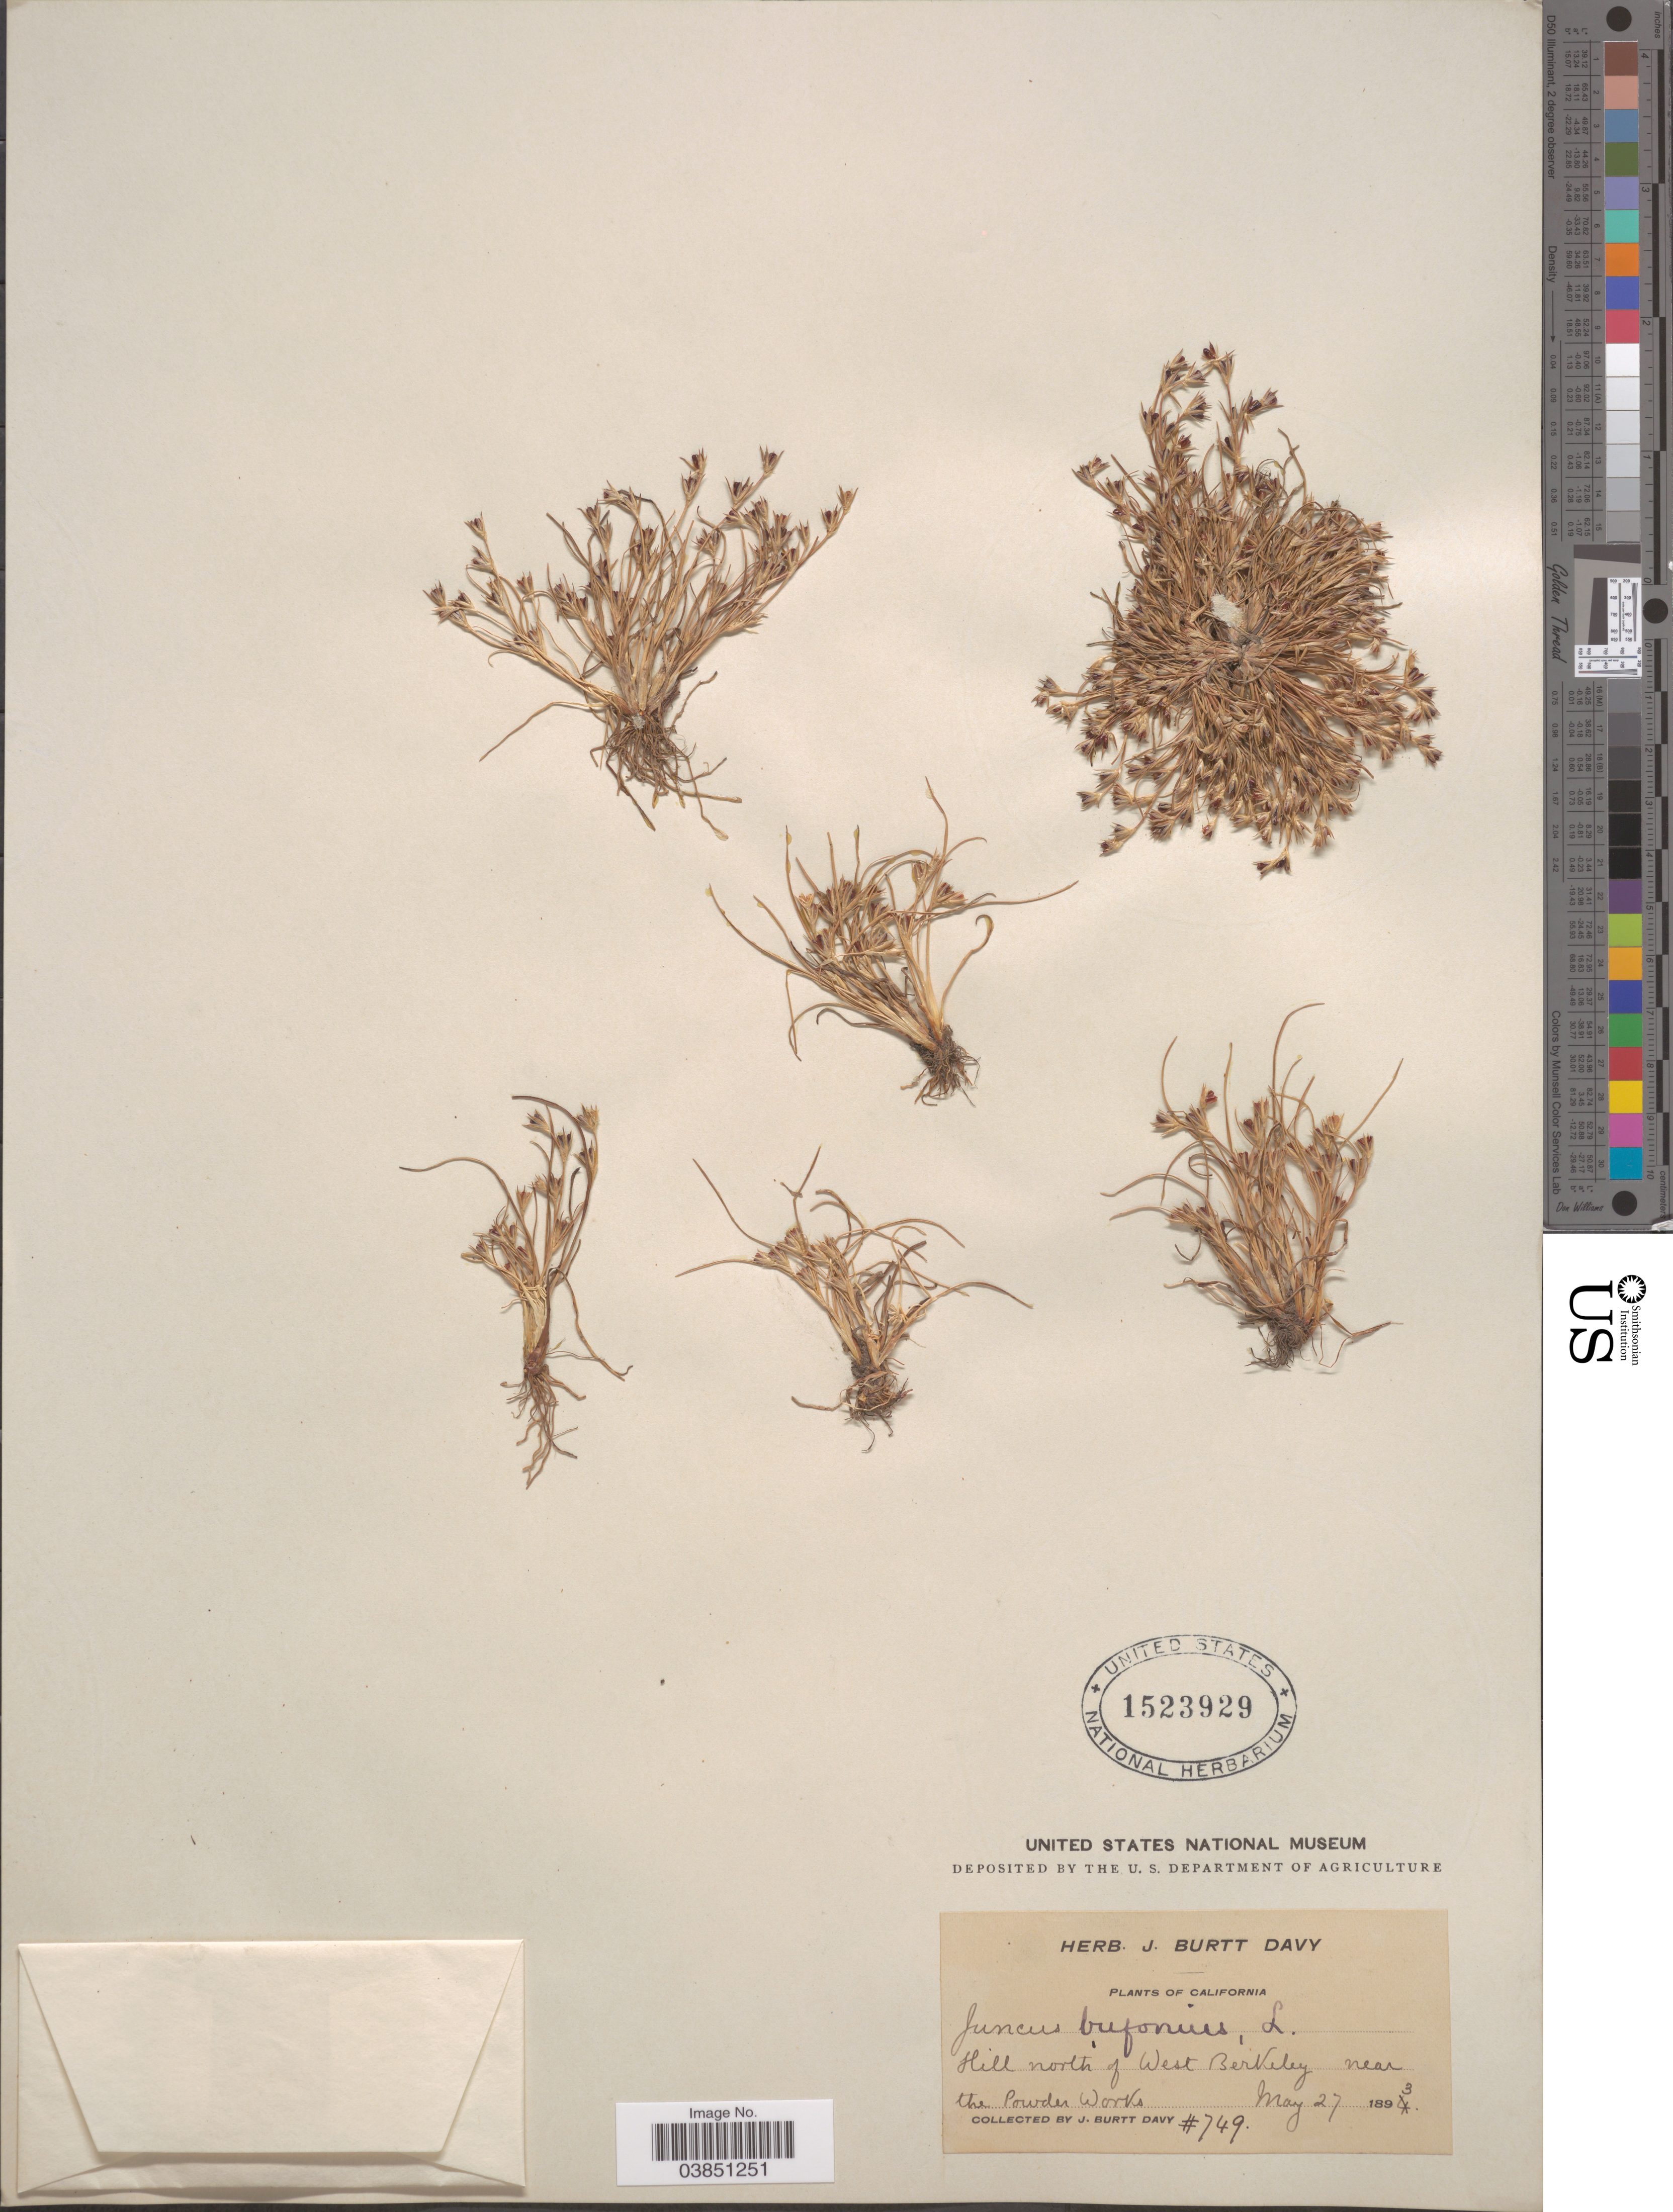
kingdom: Plantae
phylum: Tracheophyta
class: Liliopsida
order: Poales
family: Juncaceae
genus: Juncus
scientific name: Juncus bufonius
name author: L.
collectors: J. Burtt Davy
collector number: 749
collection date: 1893-05-27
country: United States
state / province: California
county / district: Alameda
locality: Hill north of West Berkeley near the Powder Works.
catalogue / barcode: US 1523929